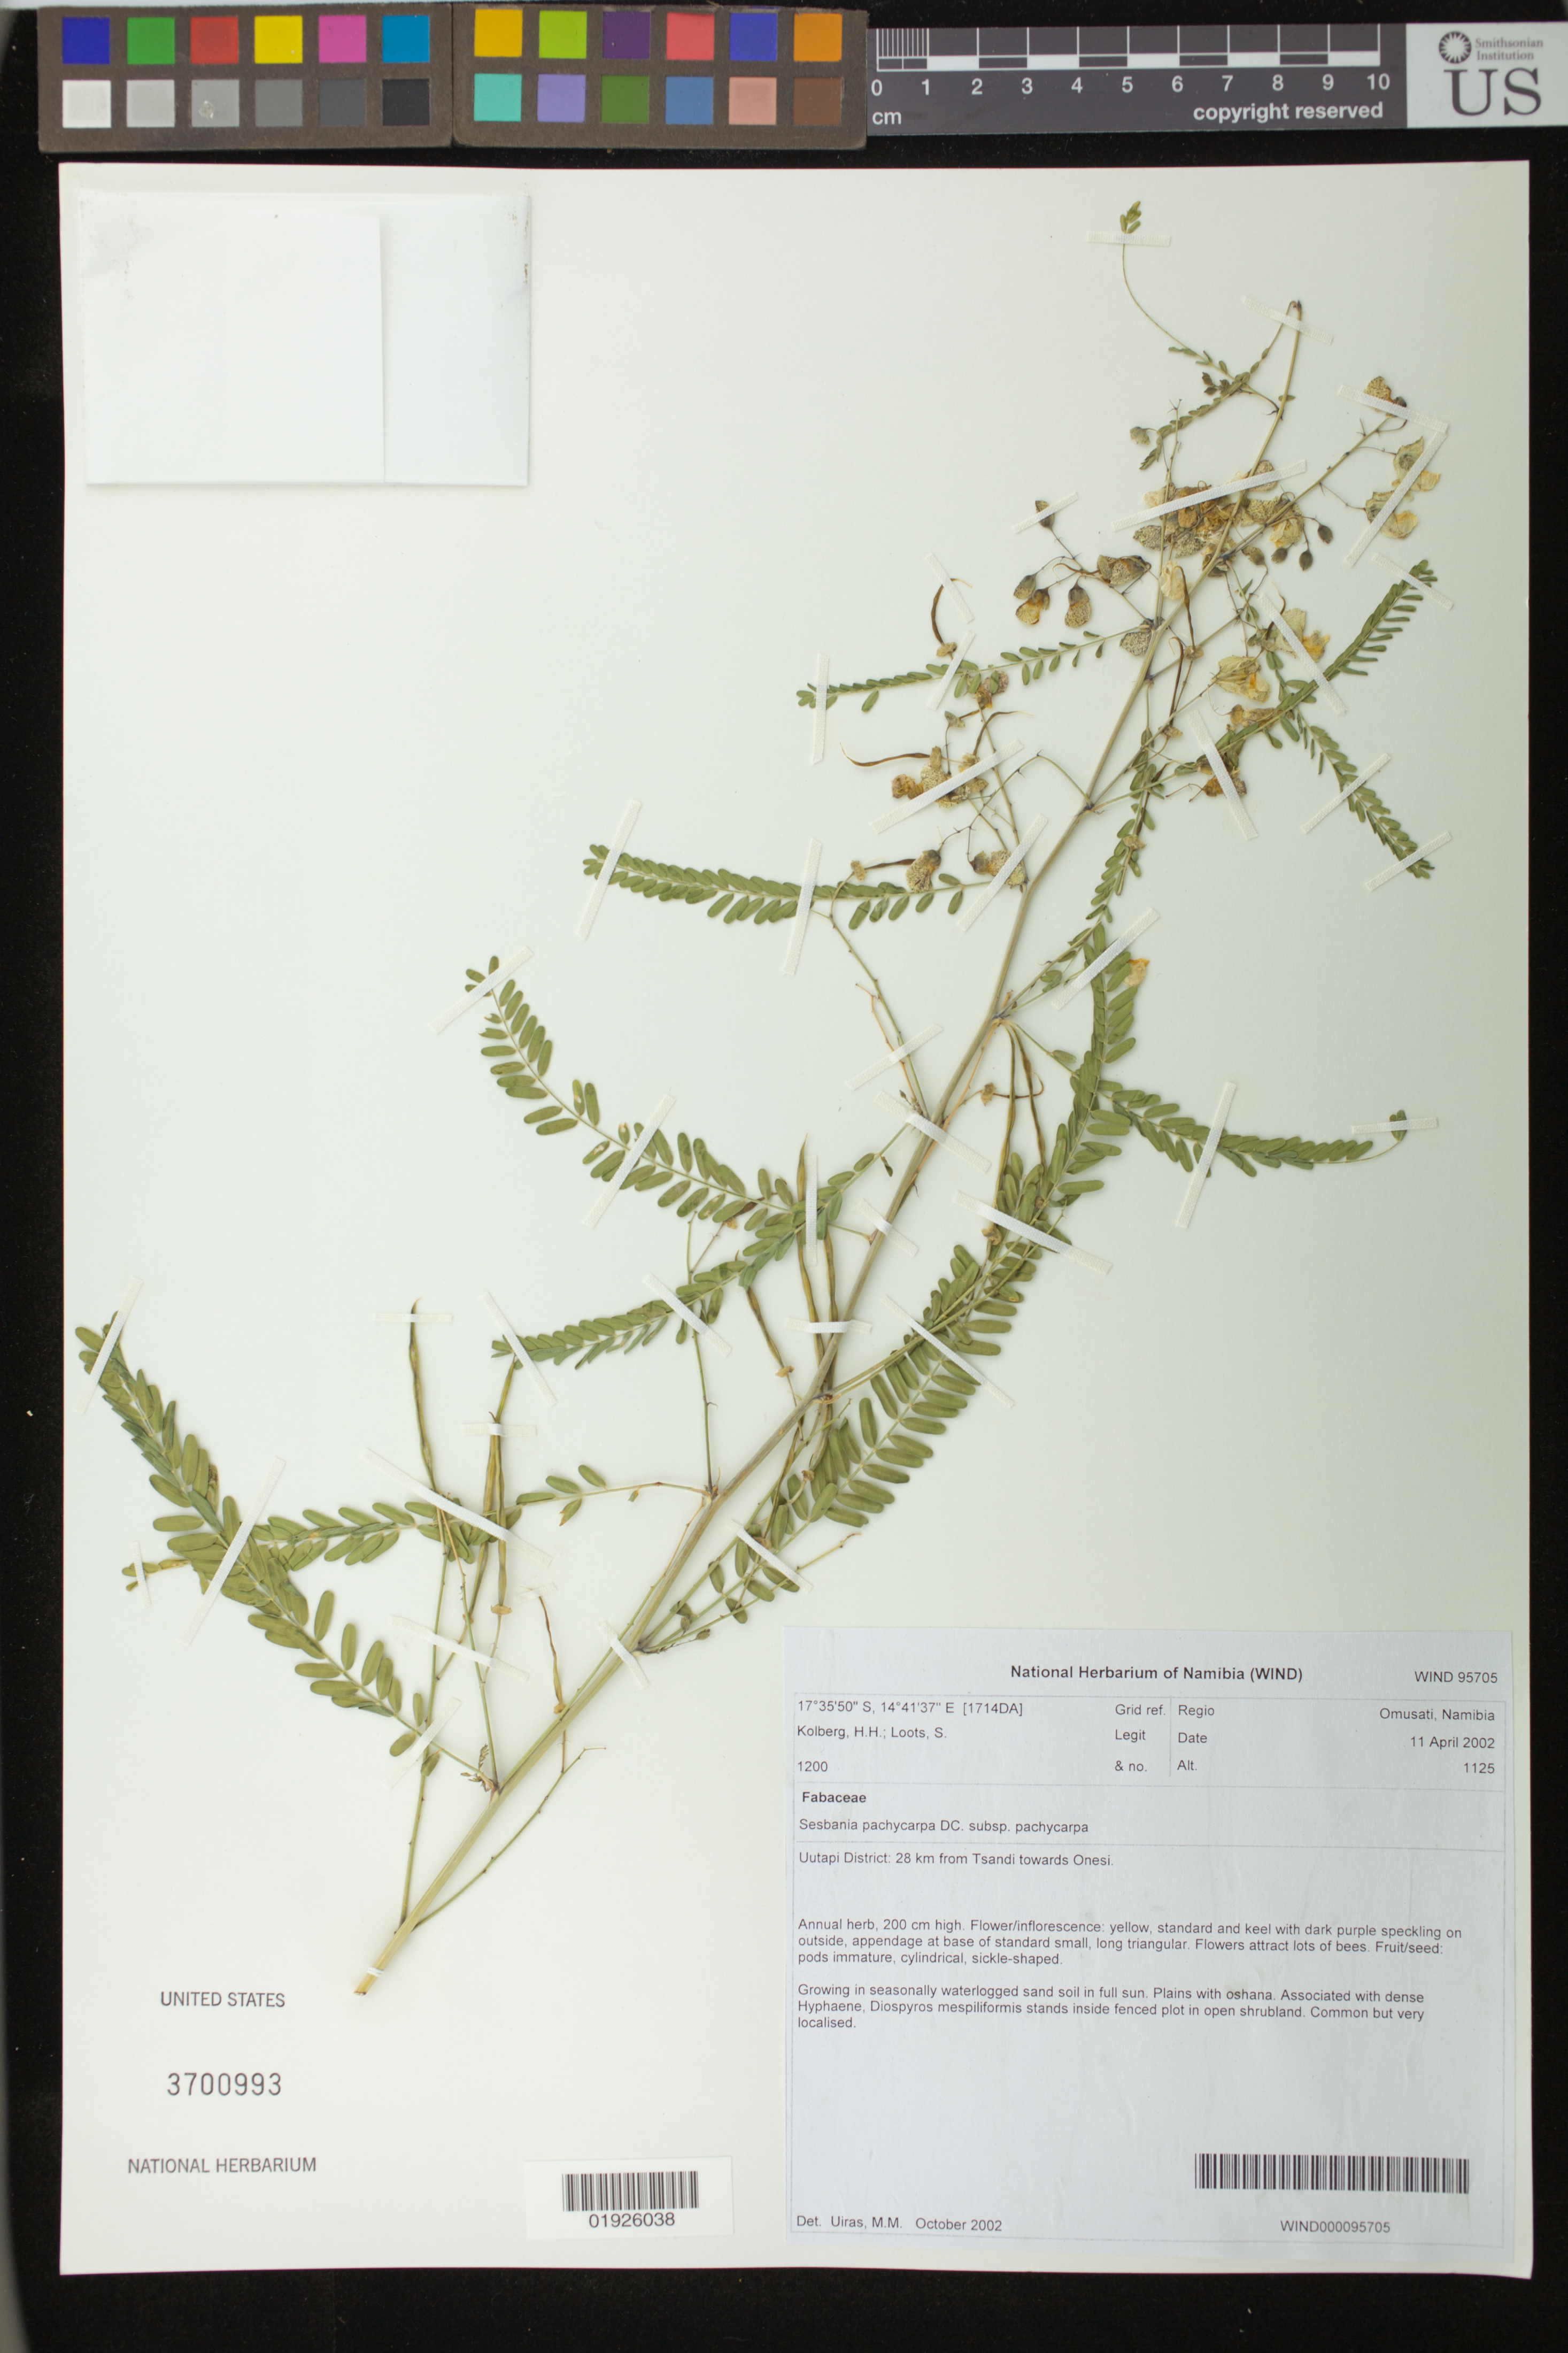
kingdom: Plantae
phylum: Tracheophyta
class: Magnoliopsida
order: Fabales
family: Fabaceae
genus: Sesbania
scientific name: Sesbania pachycarpa subsp. pachycarpa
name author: DC.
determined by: Uiras, M. M.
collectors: H. H. Kolberg & S. Loots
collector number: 1200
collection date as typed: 11 April 2002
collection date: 2002-04-11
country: Namibia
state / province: Omusati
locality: Uutapi District: 28 km from Tsandi towards Onesi.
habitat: Growing in seasonally waterlogged sand soil in full sun. Plains with oshana.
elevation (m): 1125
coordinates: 17 35 50 S, 14 41 37 E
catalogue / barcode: US 3700993